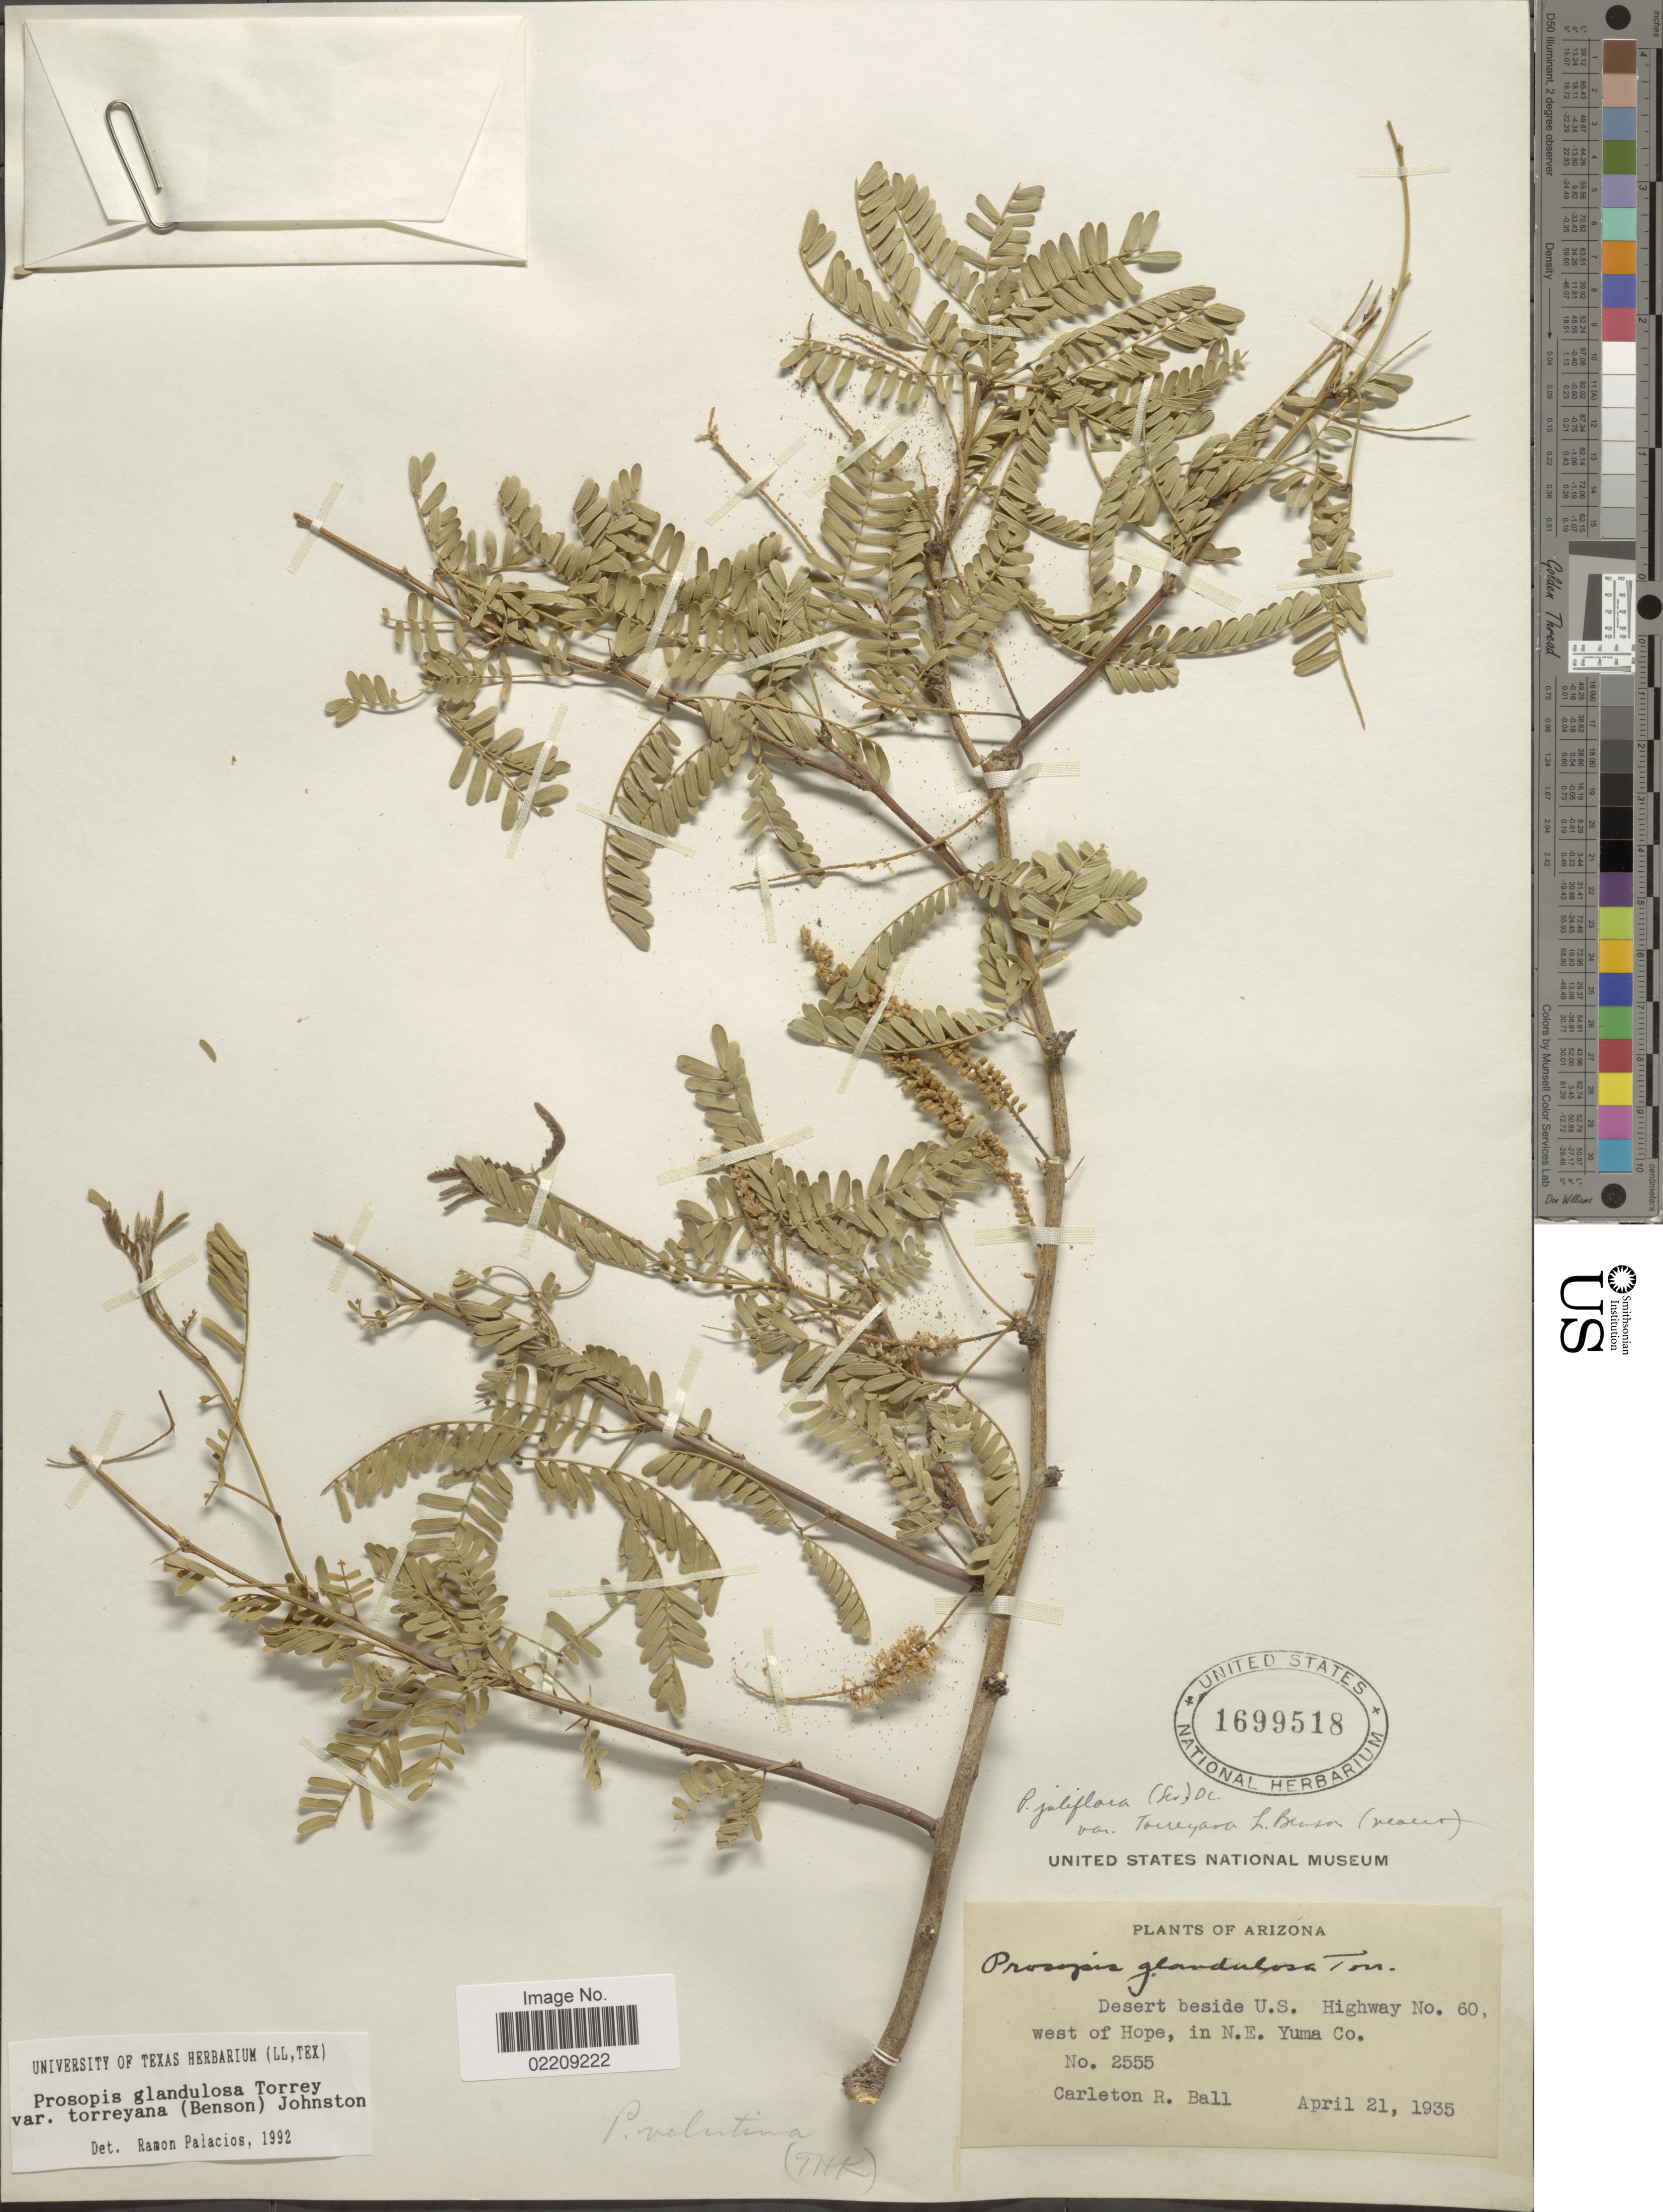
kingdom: Plantae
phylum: Tracheophyta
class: Magnoliopsida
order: Fabales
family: Fabaceae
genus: Neltuma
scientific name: Neltuma odorata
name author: (Torr. & Frém.) C. E. Hughes & G.P. Lewis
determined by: Strong, Mark T., (BOT), Smithsonian Institution - National Museum of Natural History (UNITED STATES)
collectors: C. R. Ball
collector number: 2555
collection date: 1935-04-21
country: United States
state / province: Arizona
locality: Desert beside U.S. Highway No. 60, west of Hope, in N.E. Yuma Co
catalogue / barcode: US 1699518